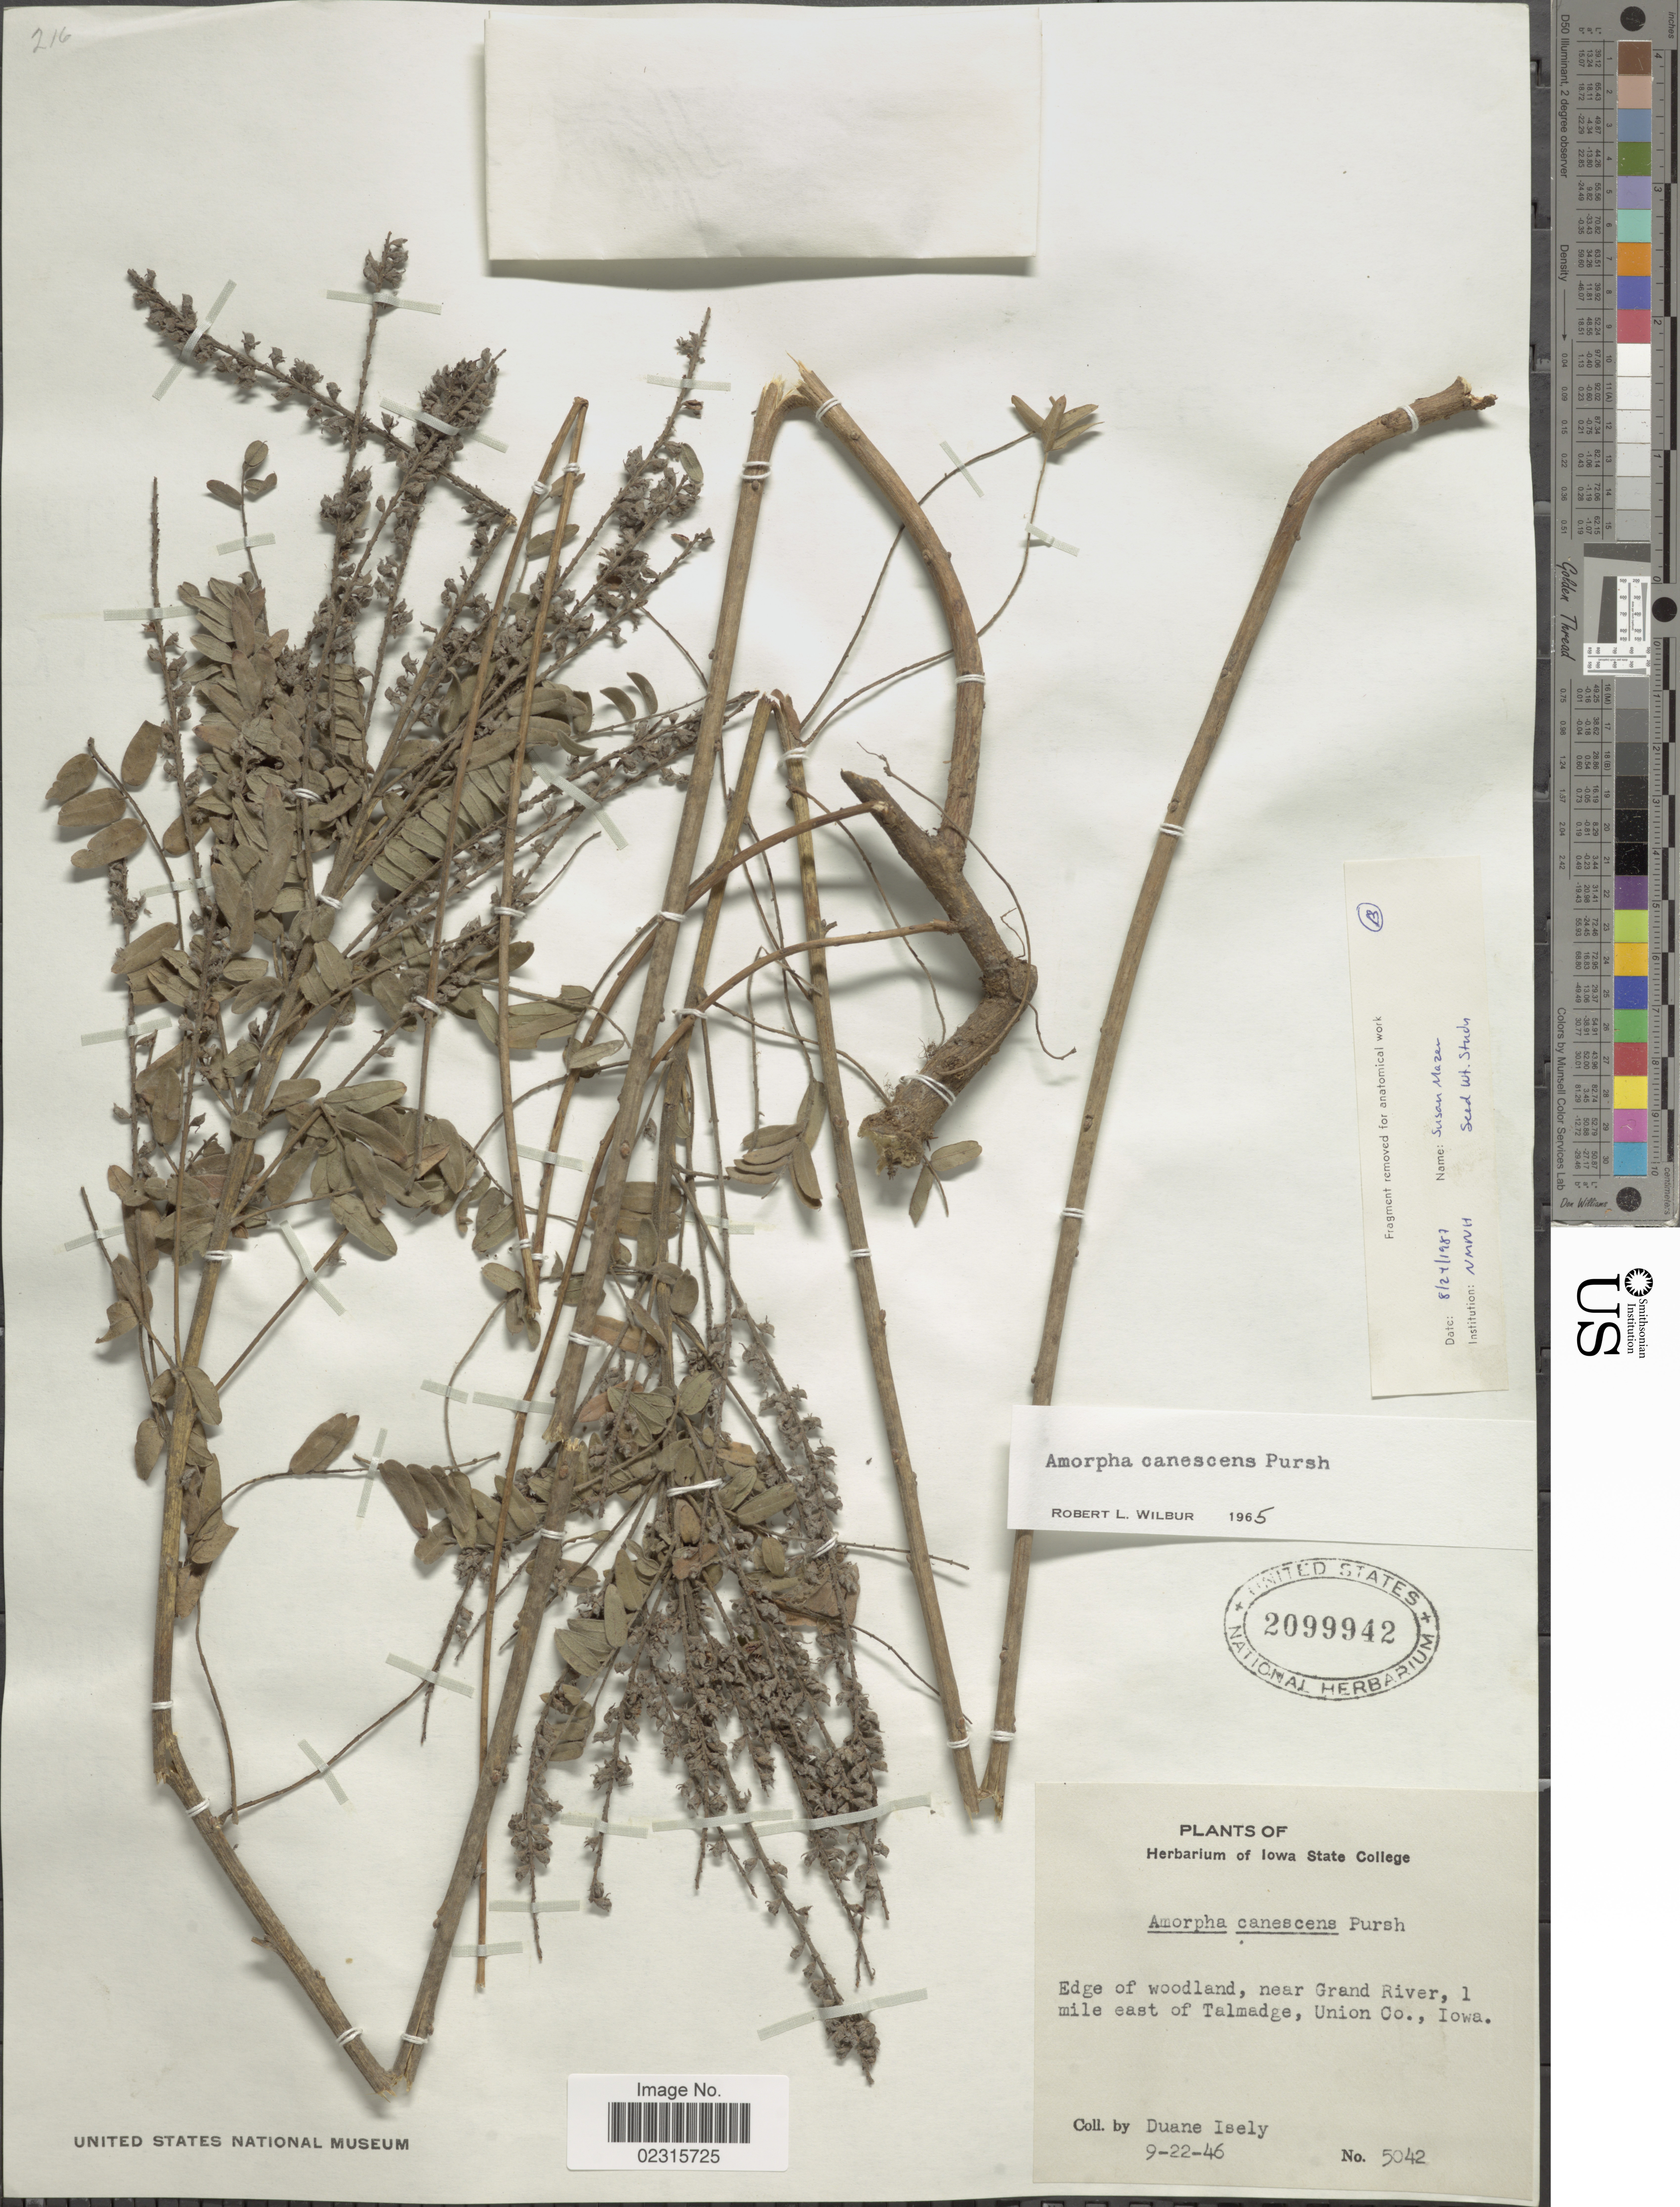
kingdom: Plantae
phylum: Tracheophyta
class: Magnoliopsida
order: Fabales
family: Fabaceae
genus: Amorpha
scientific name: Amorpha canescens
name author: Pursh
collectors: D. Isely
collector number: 5042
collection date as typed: Transcribed d/m/y: 22/9/46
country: United States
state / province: Iowa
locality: Edge of woodland, near Grand river, 1 mile east of Talmadge, Union Co,. Iowa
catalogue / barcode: US 2099942